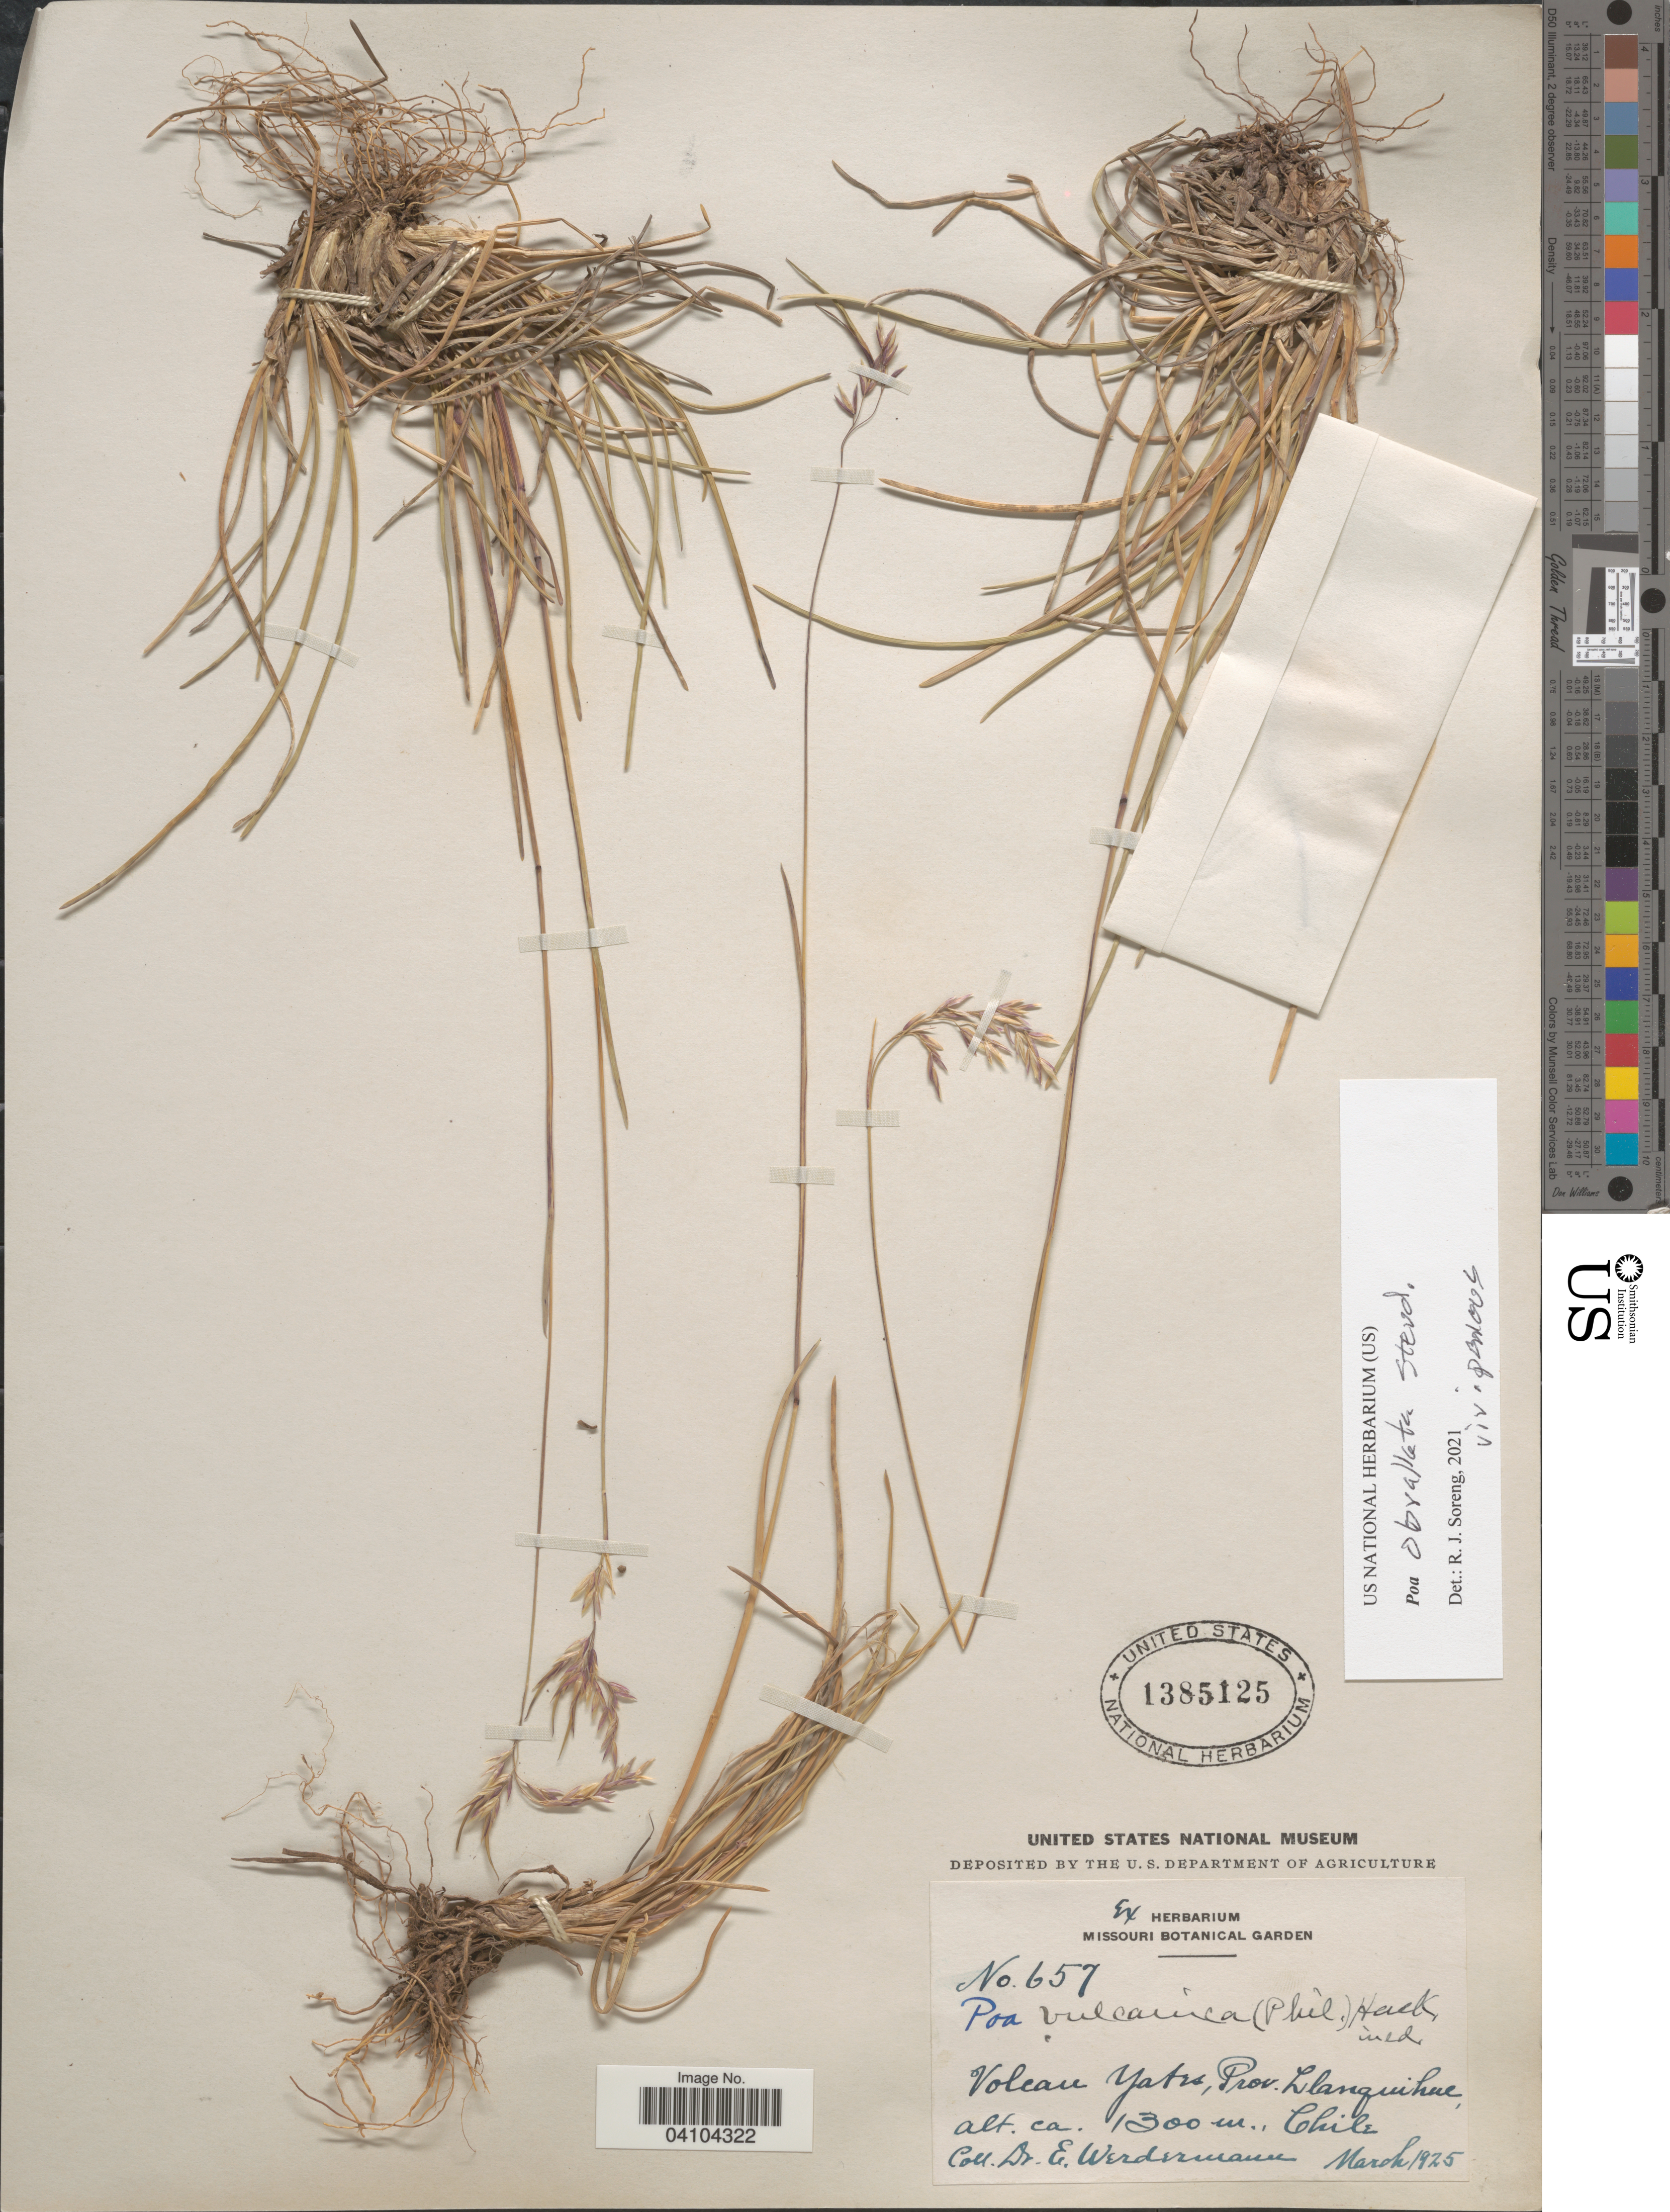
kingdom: Plantae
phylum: Tracheophyta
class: Liliopsida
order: Poales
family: Poaceae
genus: Poa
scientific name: Poa obvallata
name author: Steud.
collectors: E. Werdermann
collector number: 657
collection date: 1925-03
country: Chile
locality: Volcan Yates, Prov. Llanquihue.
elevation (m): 1300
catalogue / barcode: US 1385125